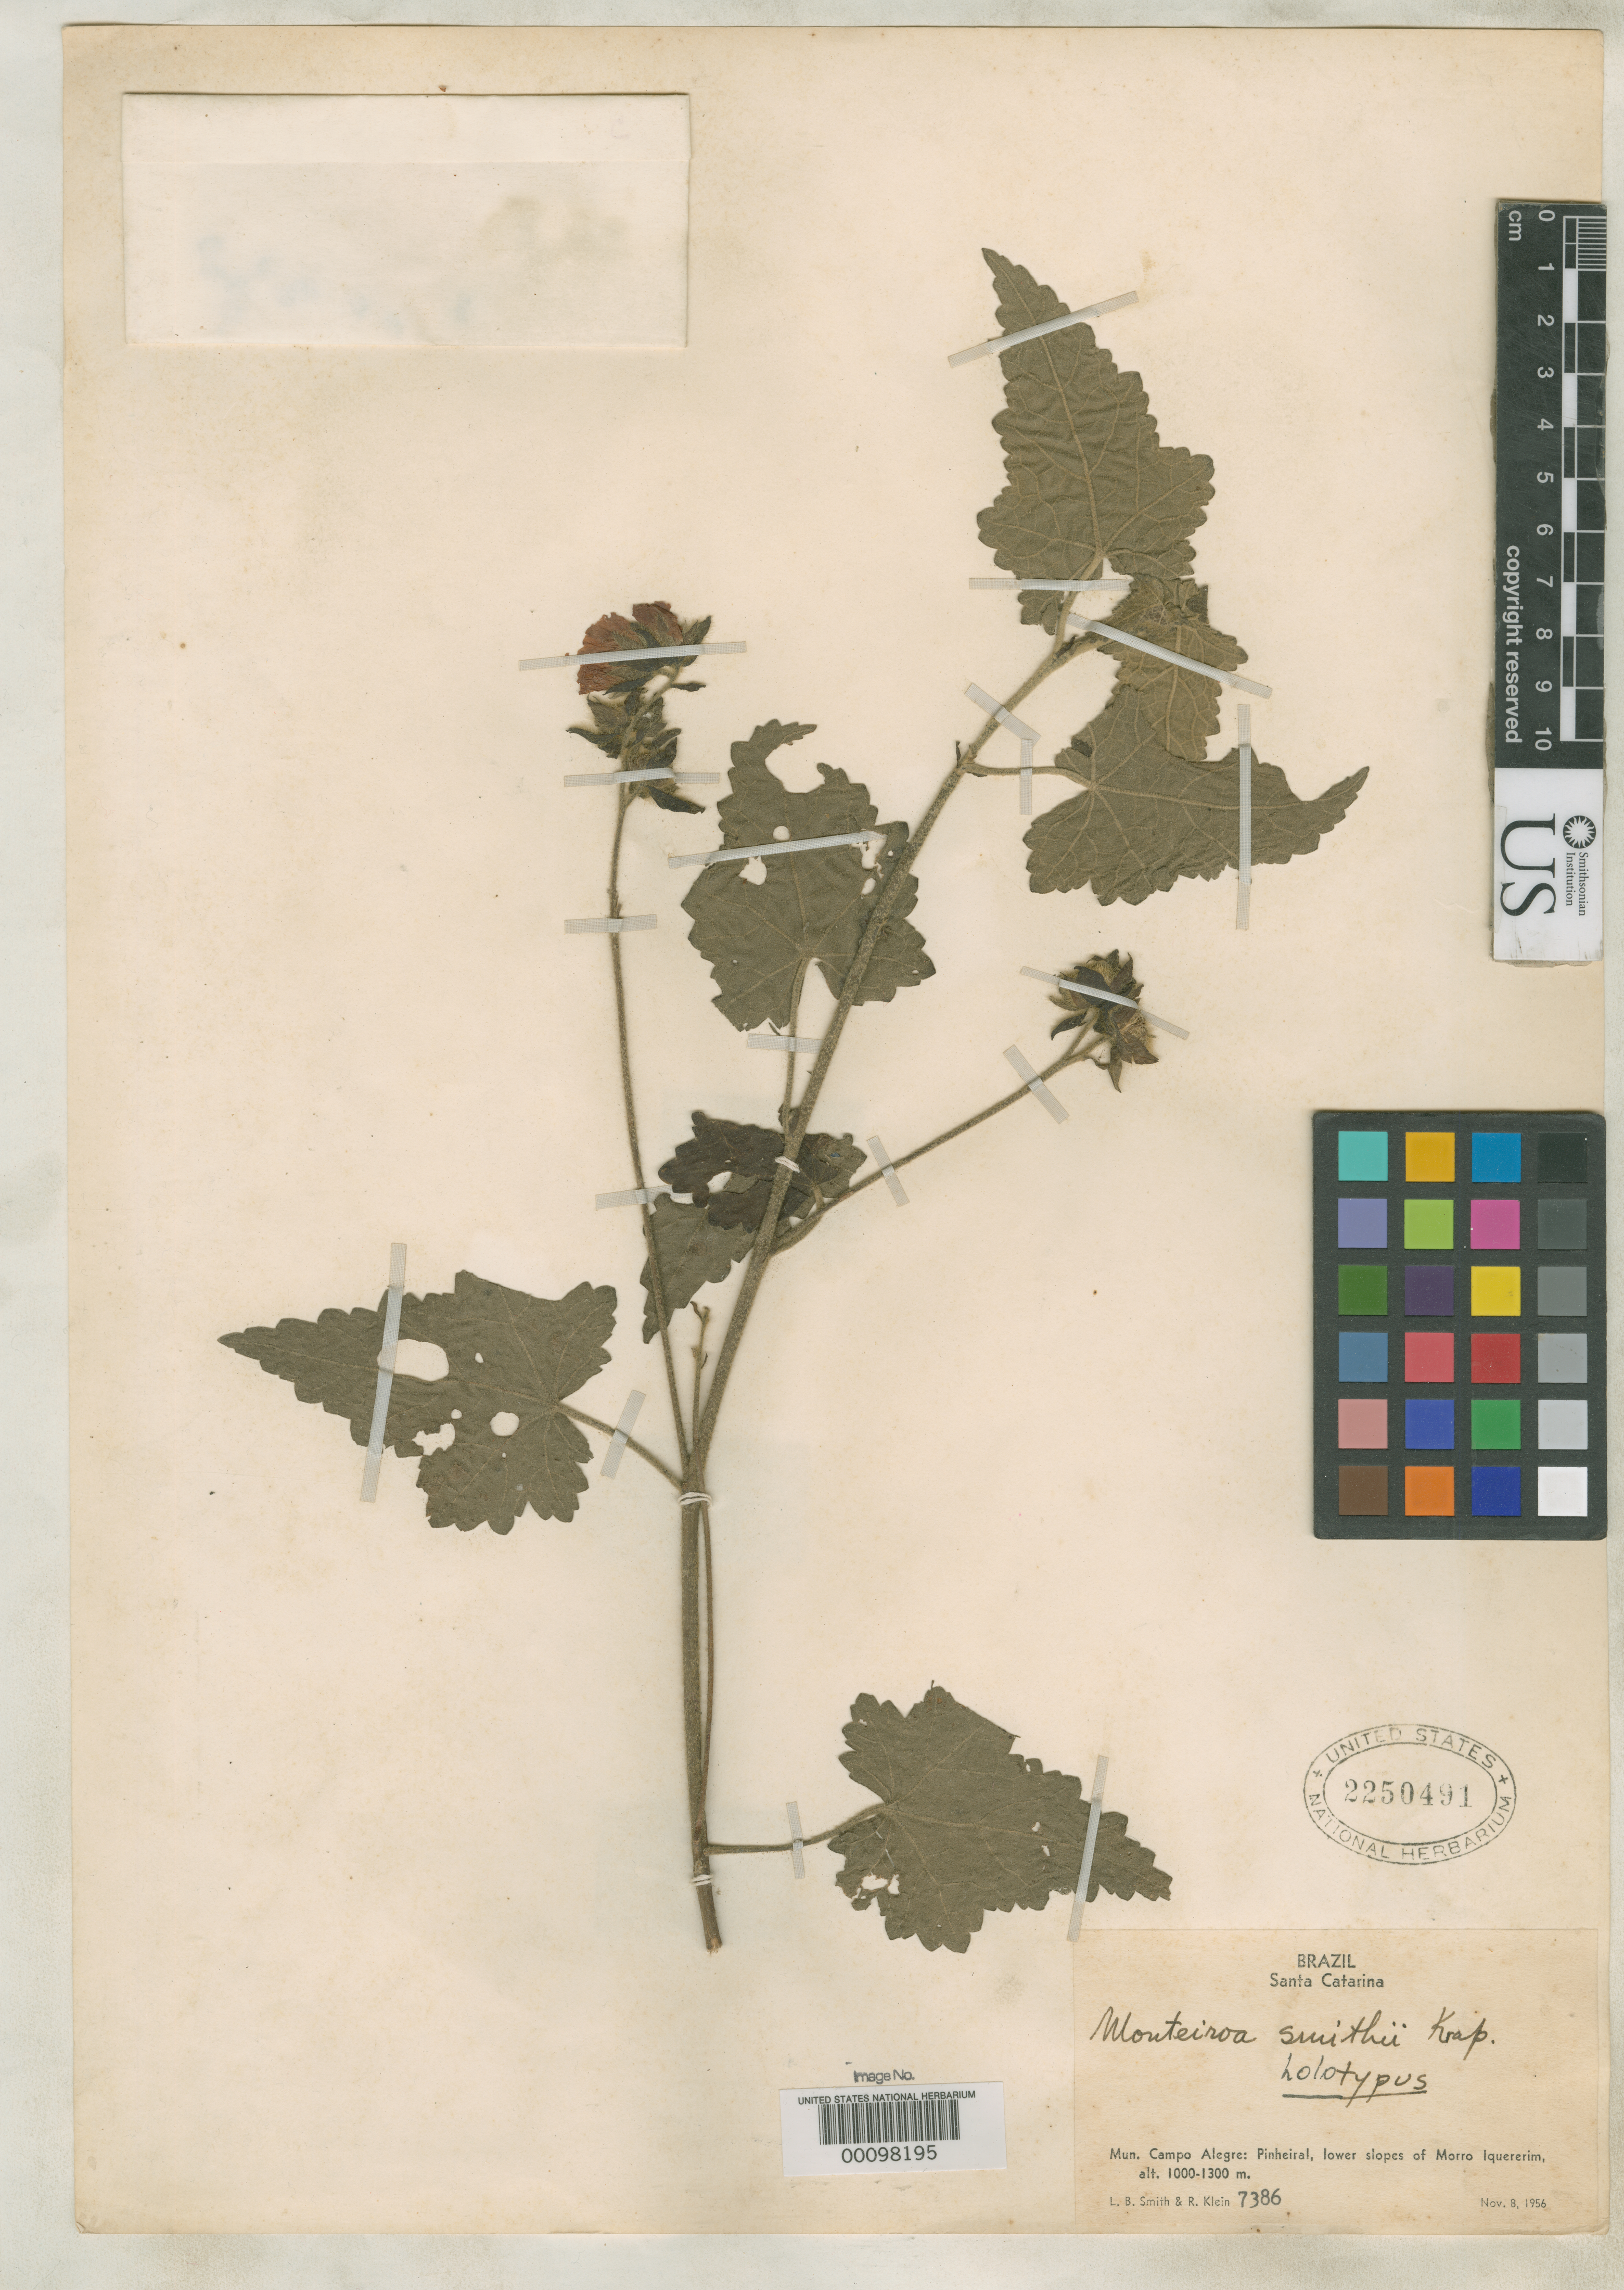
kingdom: Plantae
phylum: Tracheophyta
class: Magnoliopsida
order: Malvales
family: Malvaceae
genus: Monteiroa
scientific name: Monteiroa smithii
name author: Krapov.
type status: Holotype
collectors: L. Smith & R. M. Klein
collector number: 7386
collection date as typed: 08 Nov 1956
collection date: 1956-11-08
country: Brazil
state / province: Santa Catarina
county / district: Campo Alegre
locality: Pinheral, lower slopes of Moro Iquererim.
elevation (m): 1000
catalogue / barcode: US 2250491